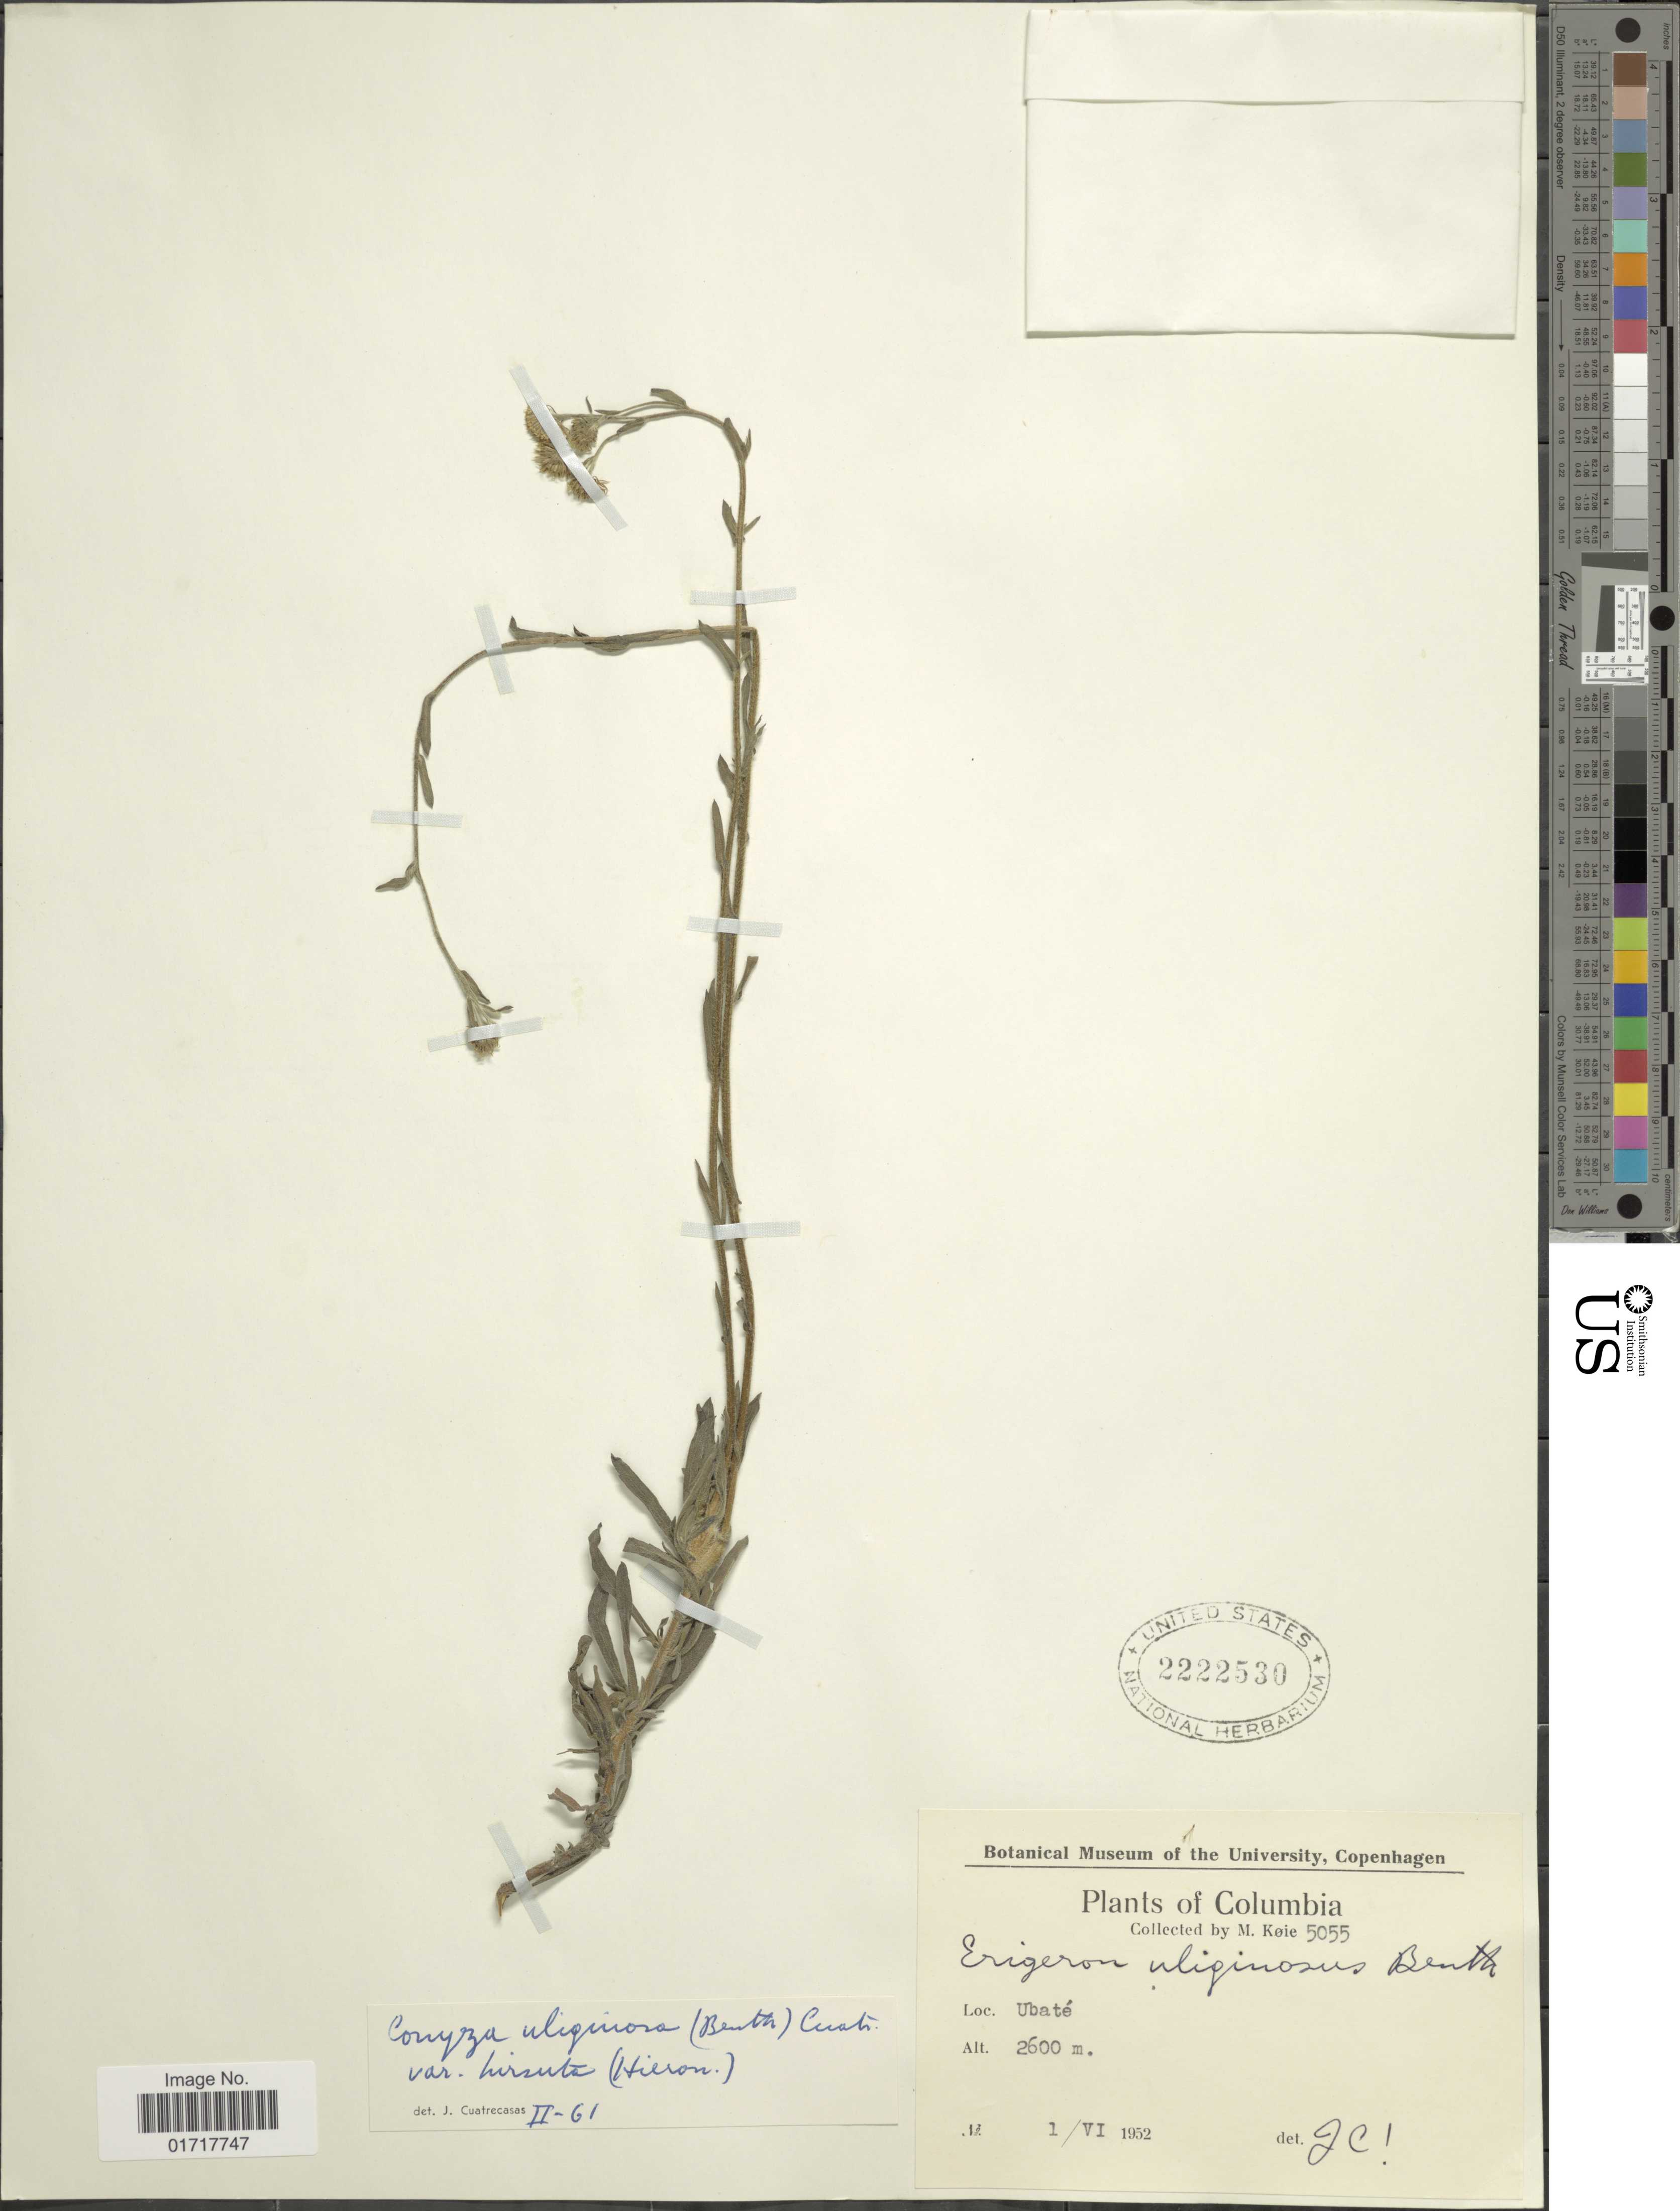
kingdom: Plantae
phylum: Tracheophyta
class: Magnoliopsida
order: Asterales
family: Asteraceae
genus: Conyza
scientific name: Conyza uliginosa var. hirsuta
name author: (Hieron.) Cuatrec.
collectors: M. Köie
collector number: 5055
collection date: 1952-06-01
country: Colombia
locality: Ubate.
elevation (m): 2600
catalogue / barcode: US 2222530